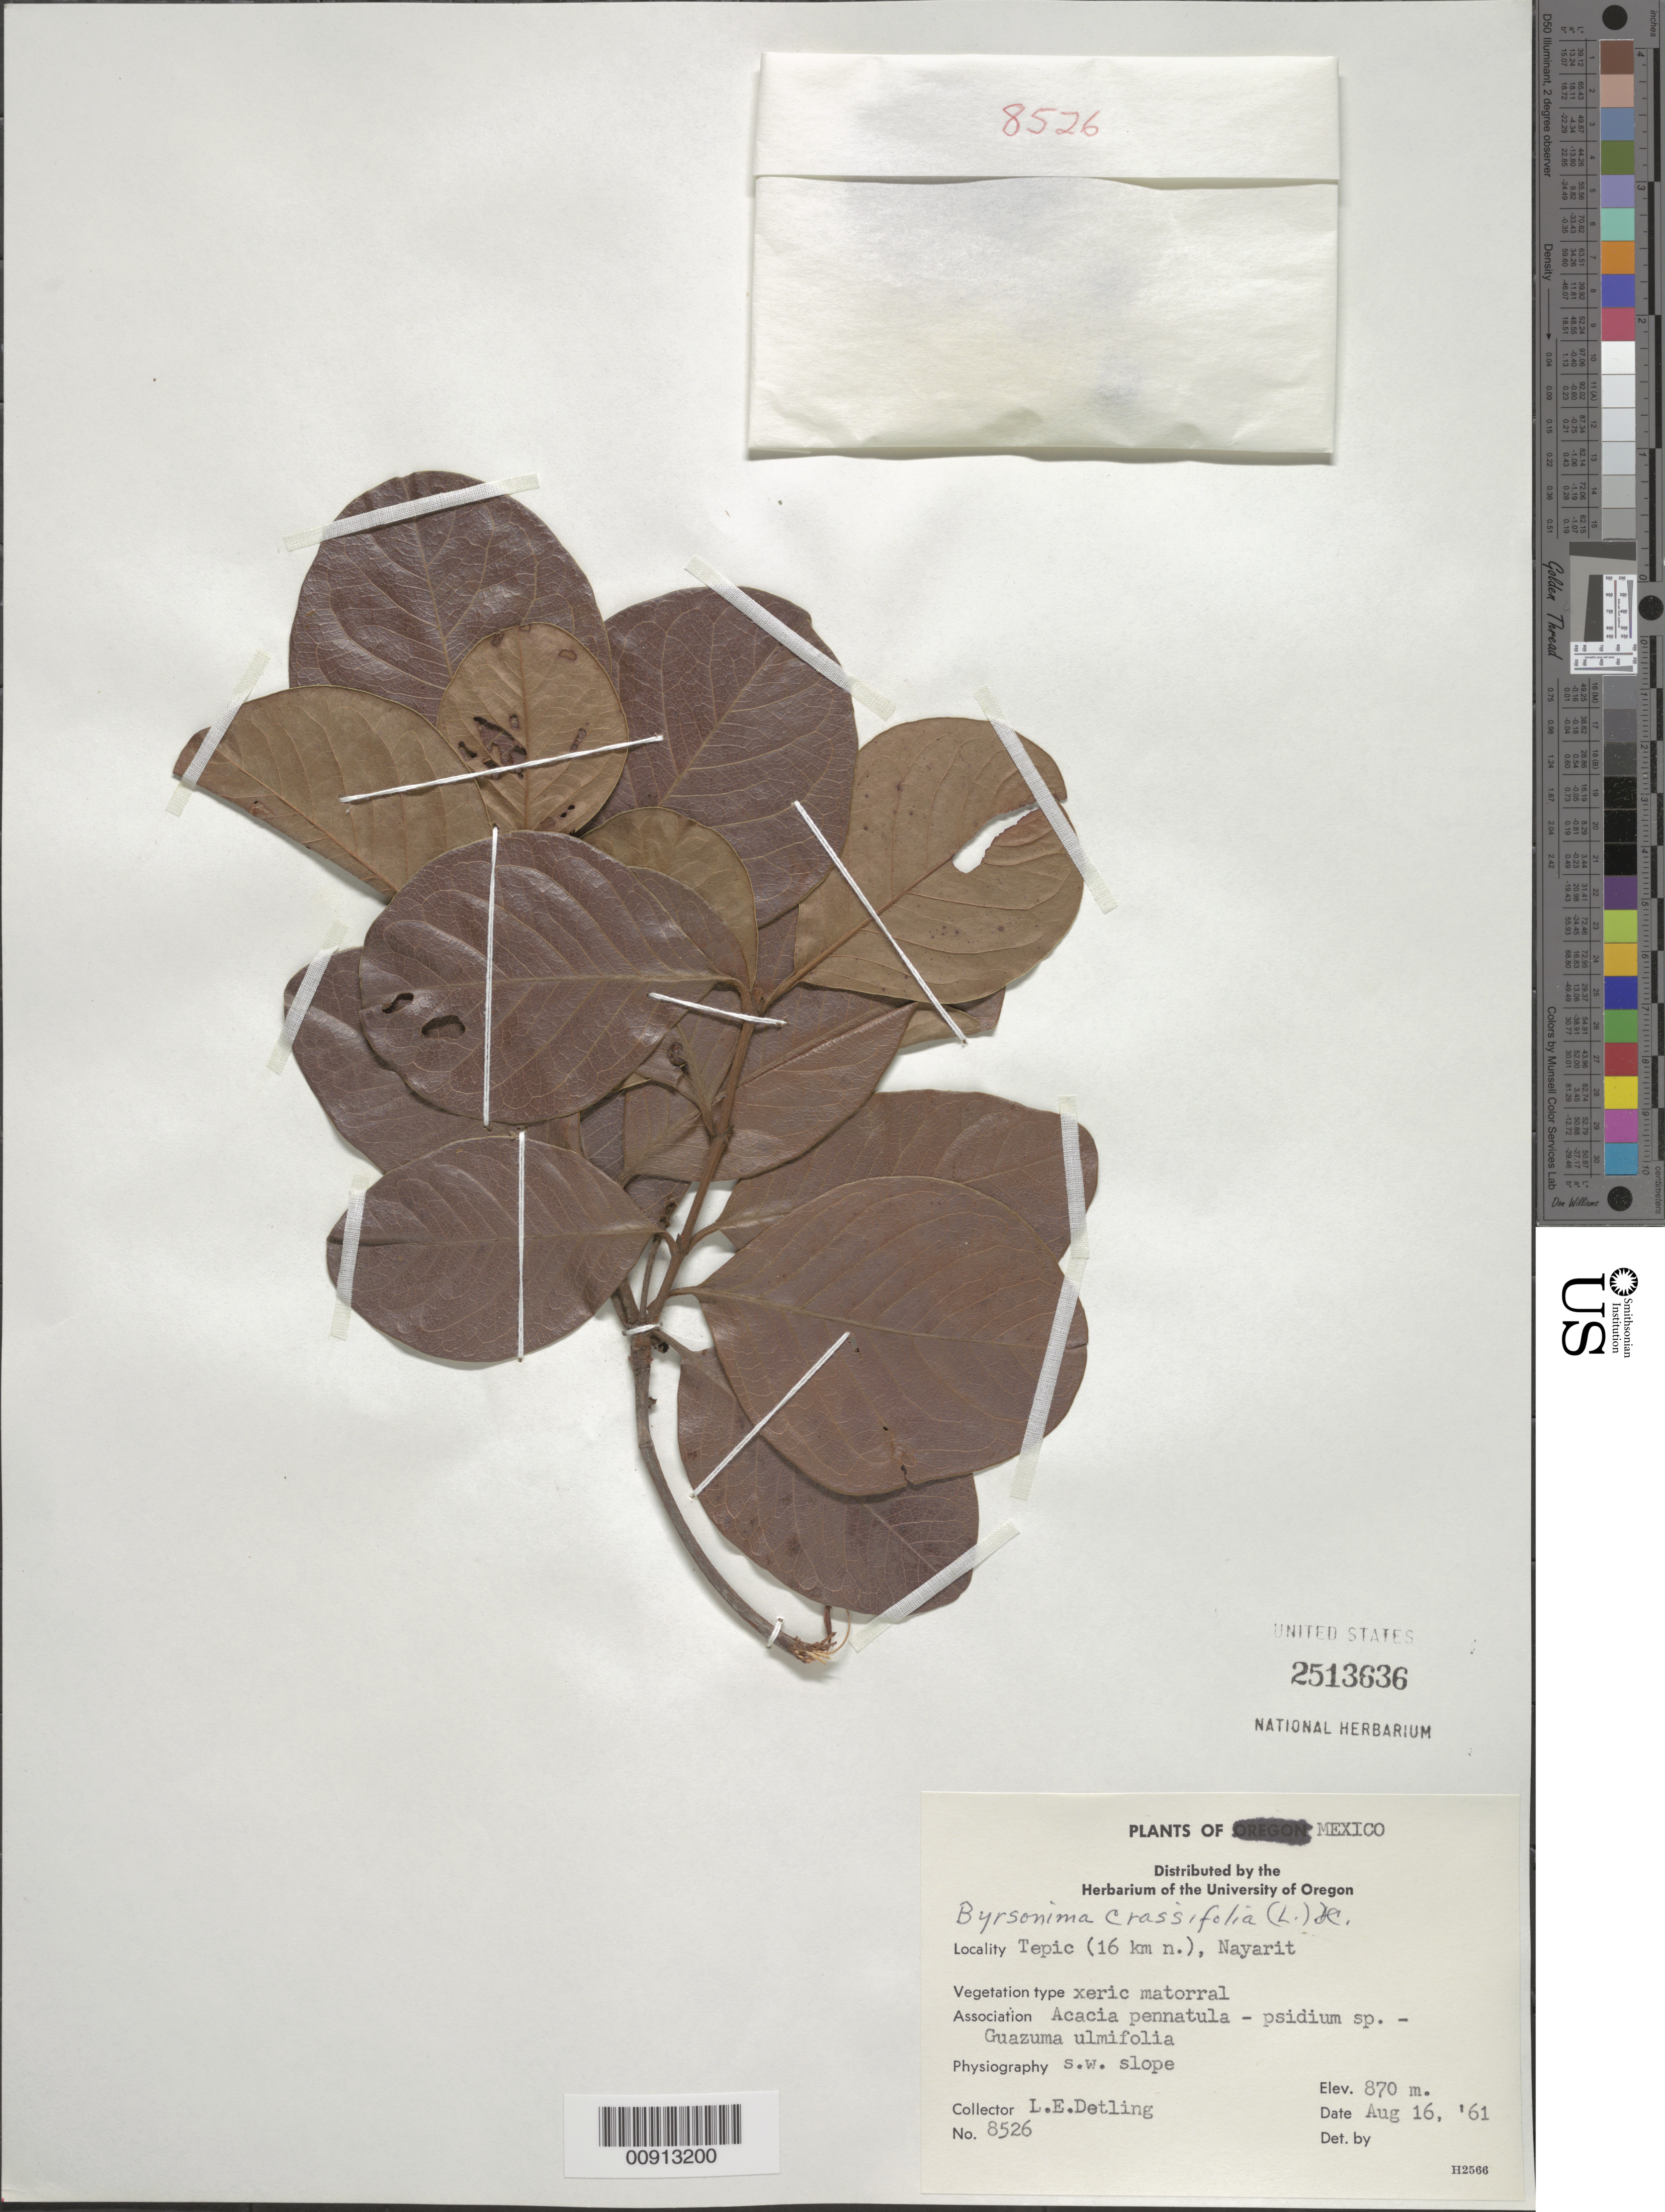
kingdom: Plantae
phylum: Tracheophyta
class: Magnoliopsida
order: Malpighiales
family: Malpighiaceae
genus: Byrsonima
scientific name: Byrsonima crassifolia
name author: (L.) Kunth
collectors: L. E. Detling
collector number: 8526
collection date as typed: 16 Aug 1961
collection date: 1961-08-16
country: Mexico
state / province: Nayarit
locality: Tepic (16 km. n.), Nayarit.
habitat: Vegetation type xeric matorral. Association Acacia pennatula - Psidium sp. - Guazuma ulmifolia. Physiography s.w. slope.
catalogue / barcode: US 2513636